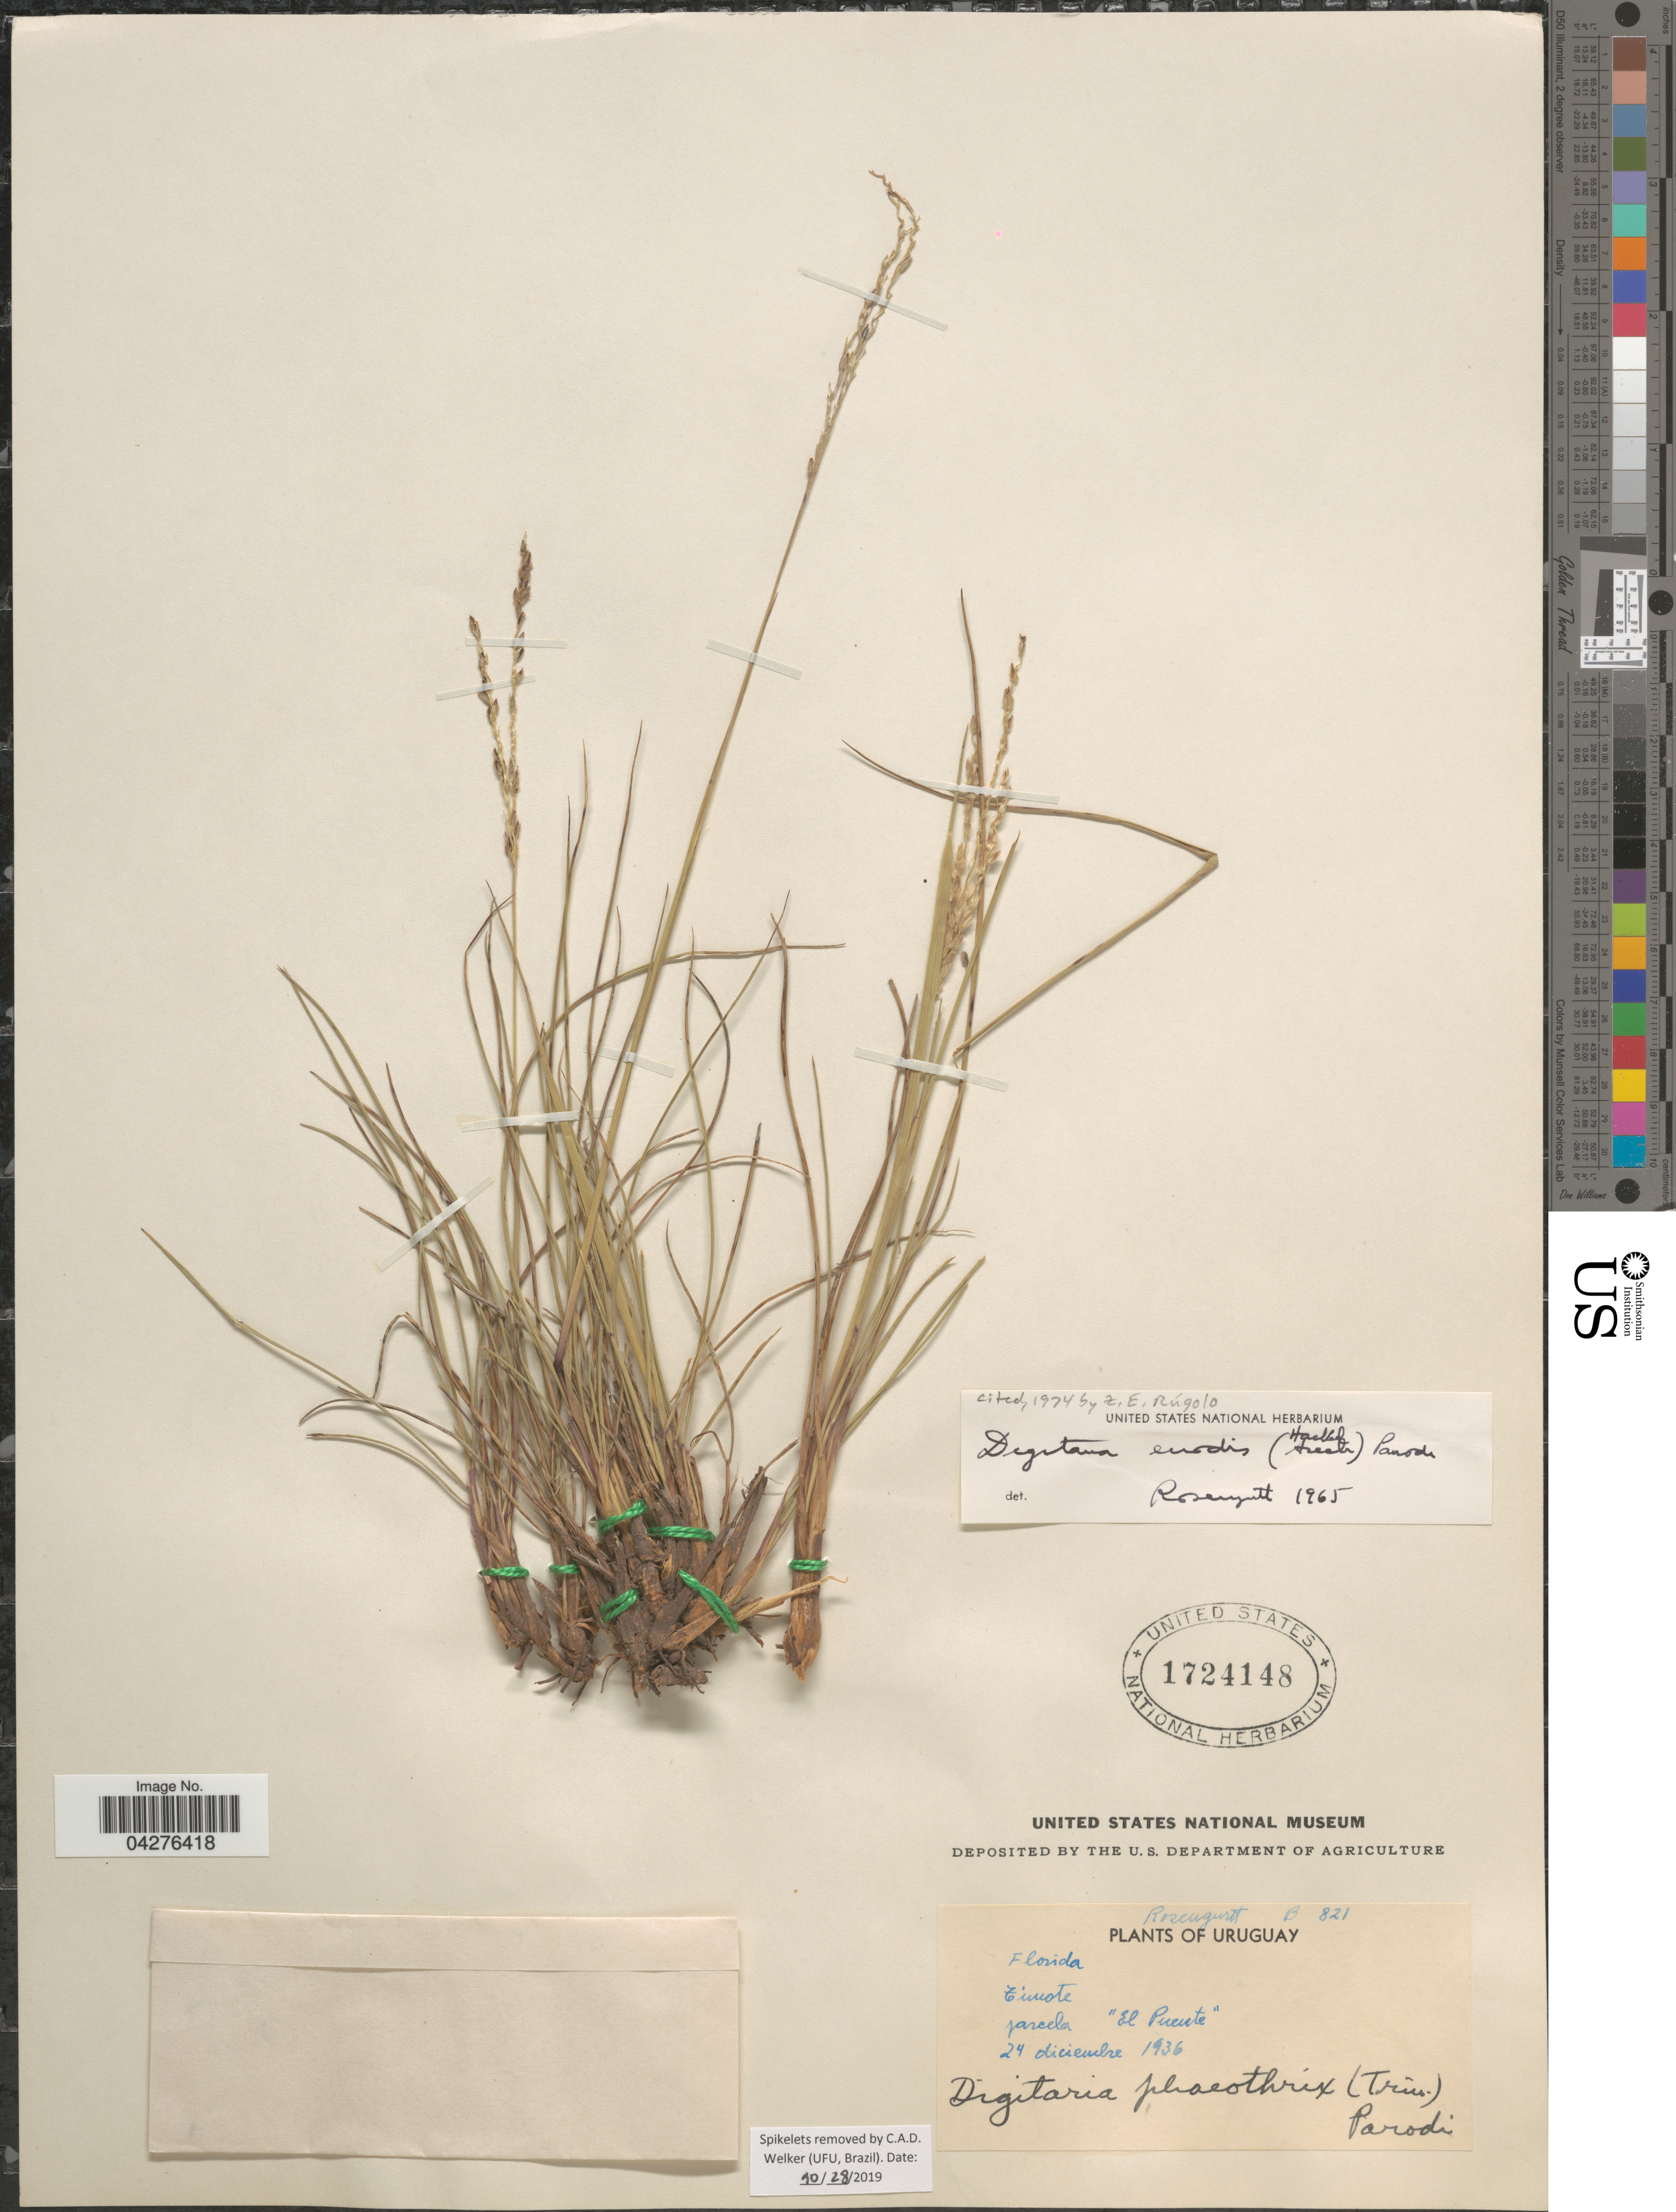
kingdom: Plantae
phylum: Tracheophyta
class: Liliopsida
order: Poales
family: Poaceae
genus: Digitaria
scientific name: Digitaria enodis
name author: (Hack. ex Arechav.) Parodi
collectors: Rosengurtt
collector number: B821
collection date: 1936-12-24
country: Uruguay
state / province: Florida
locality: Timote. Parcela "El Puente".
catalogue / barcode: US 1724148